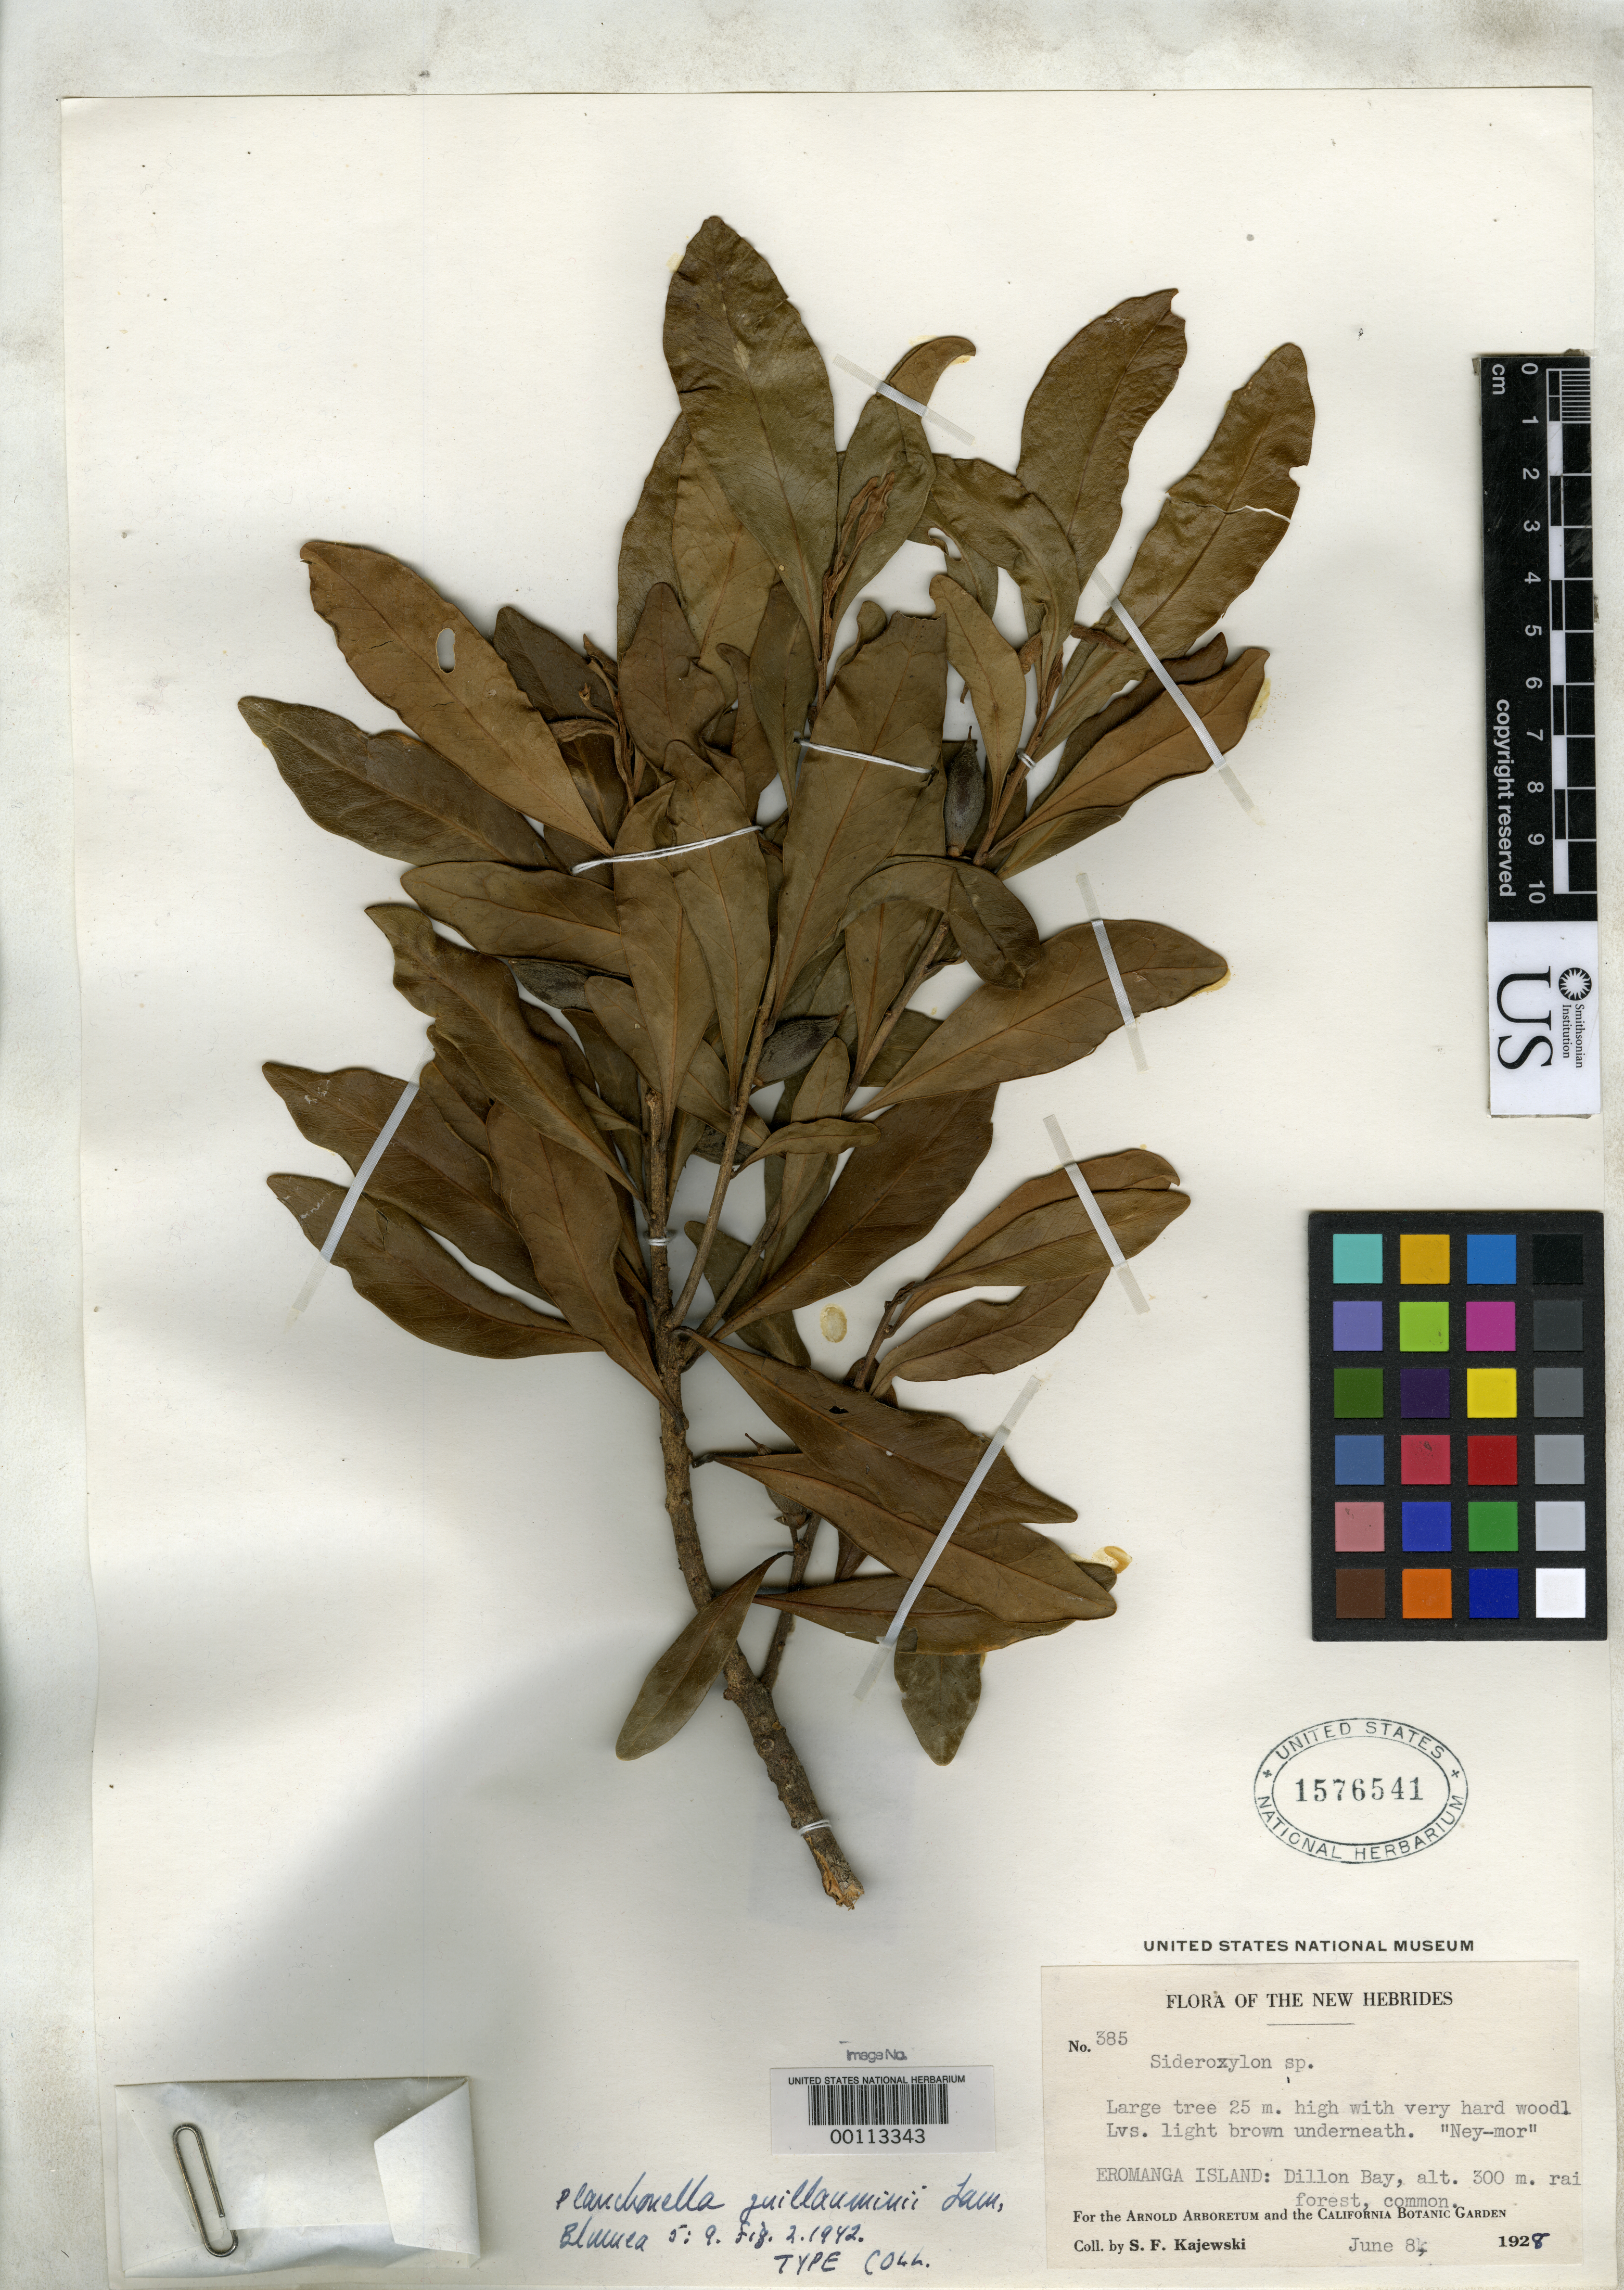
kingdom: Plantae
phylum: Tracheophyta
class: Magnoliopsida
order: Ericales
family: Sapotaceae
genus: Planchonella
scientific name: Planchonella guillauminii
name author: H.J. Lam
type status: Isotype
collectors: S. Kajewski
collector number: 385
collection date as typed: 08 Jun 1928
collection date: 1928-06-08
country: Vanuatu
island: Erromango [Eromanga]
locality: Dillon Bay.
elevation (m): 300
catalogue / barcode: US 1576541